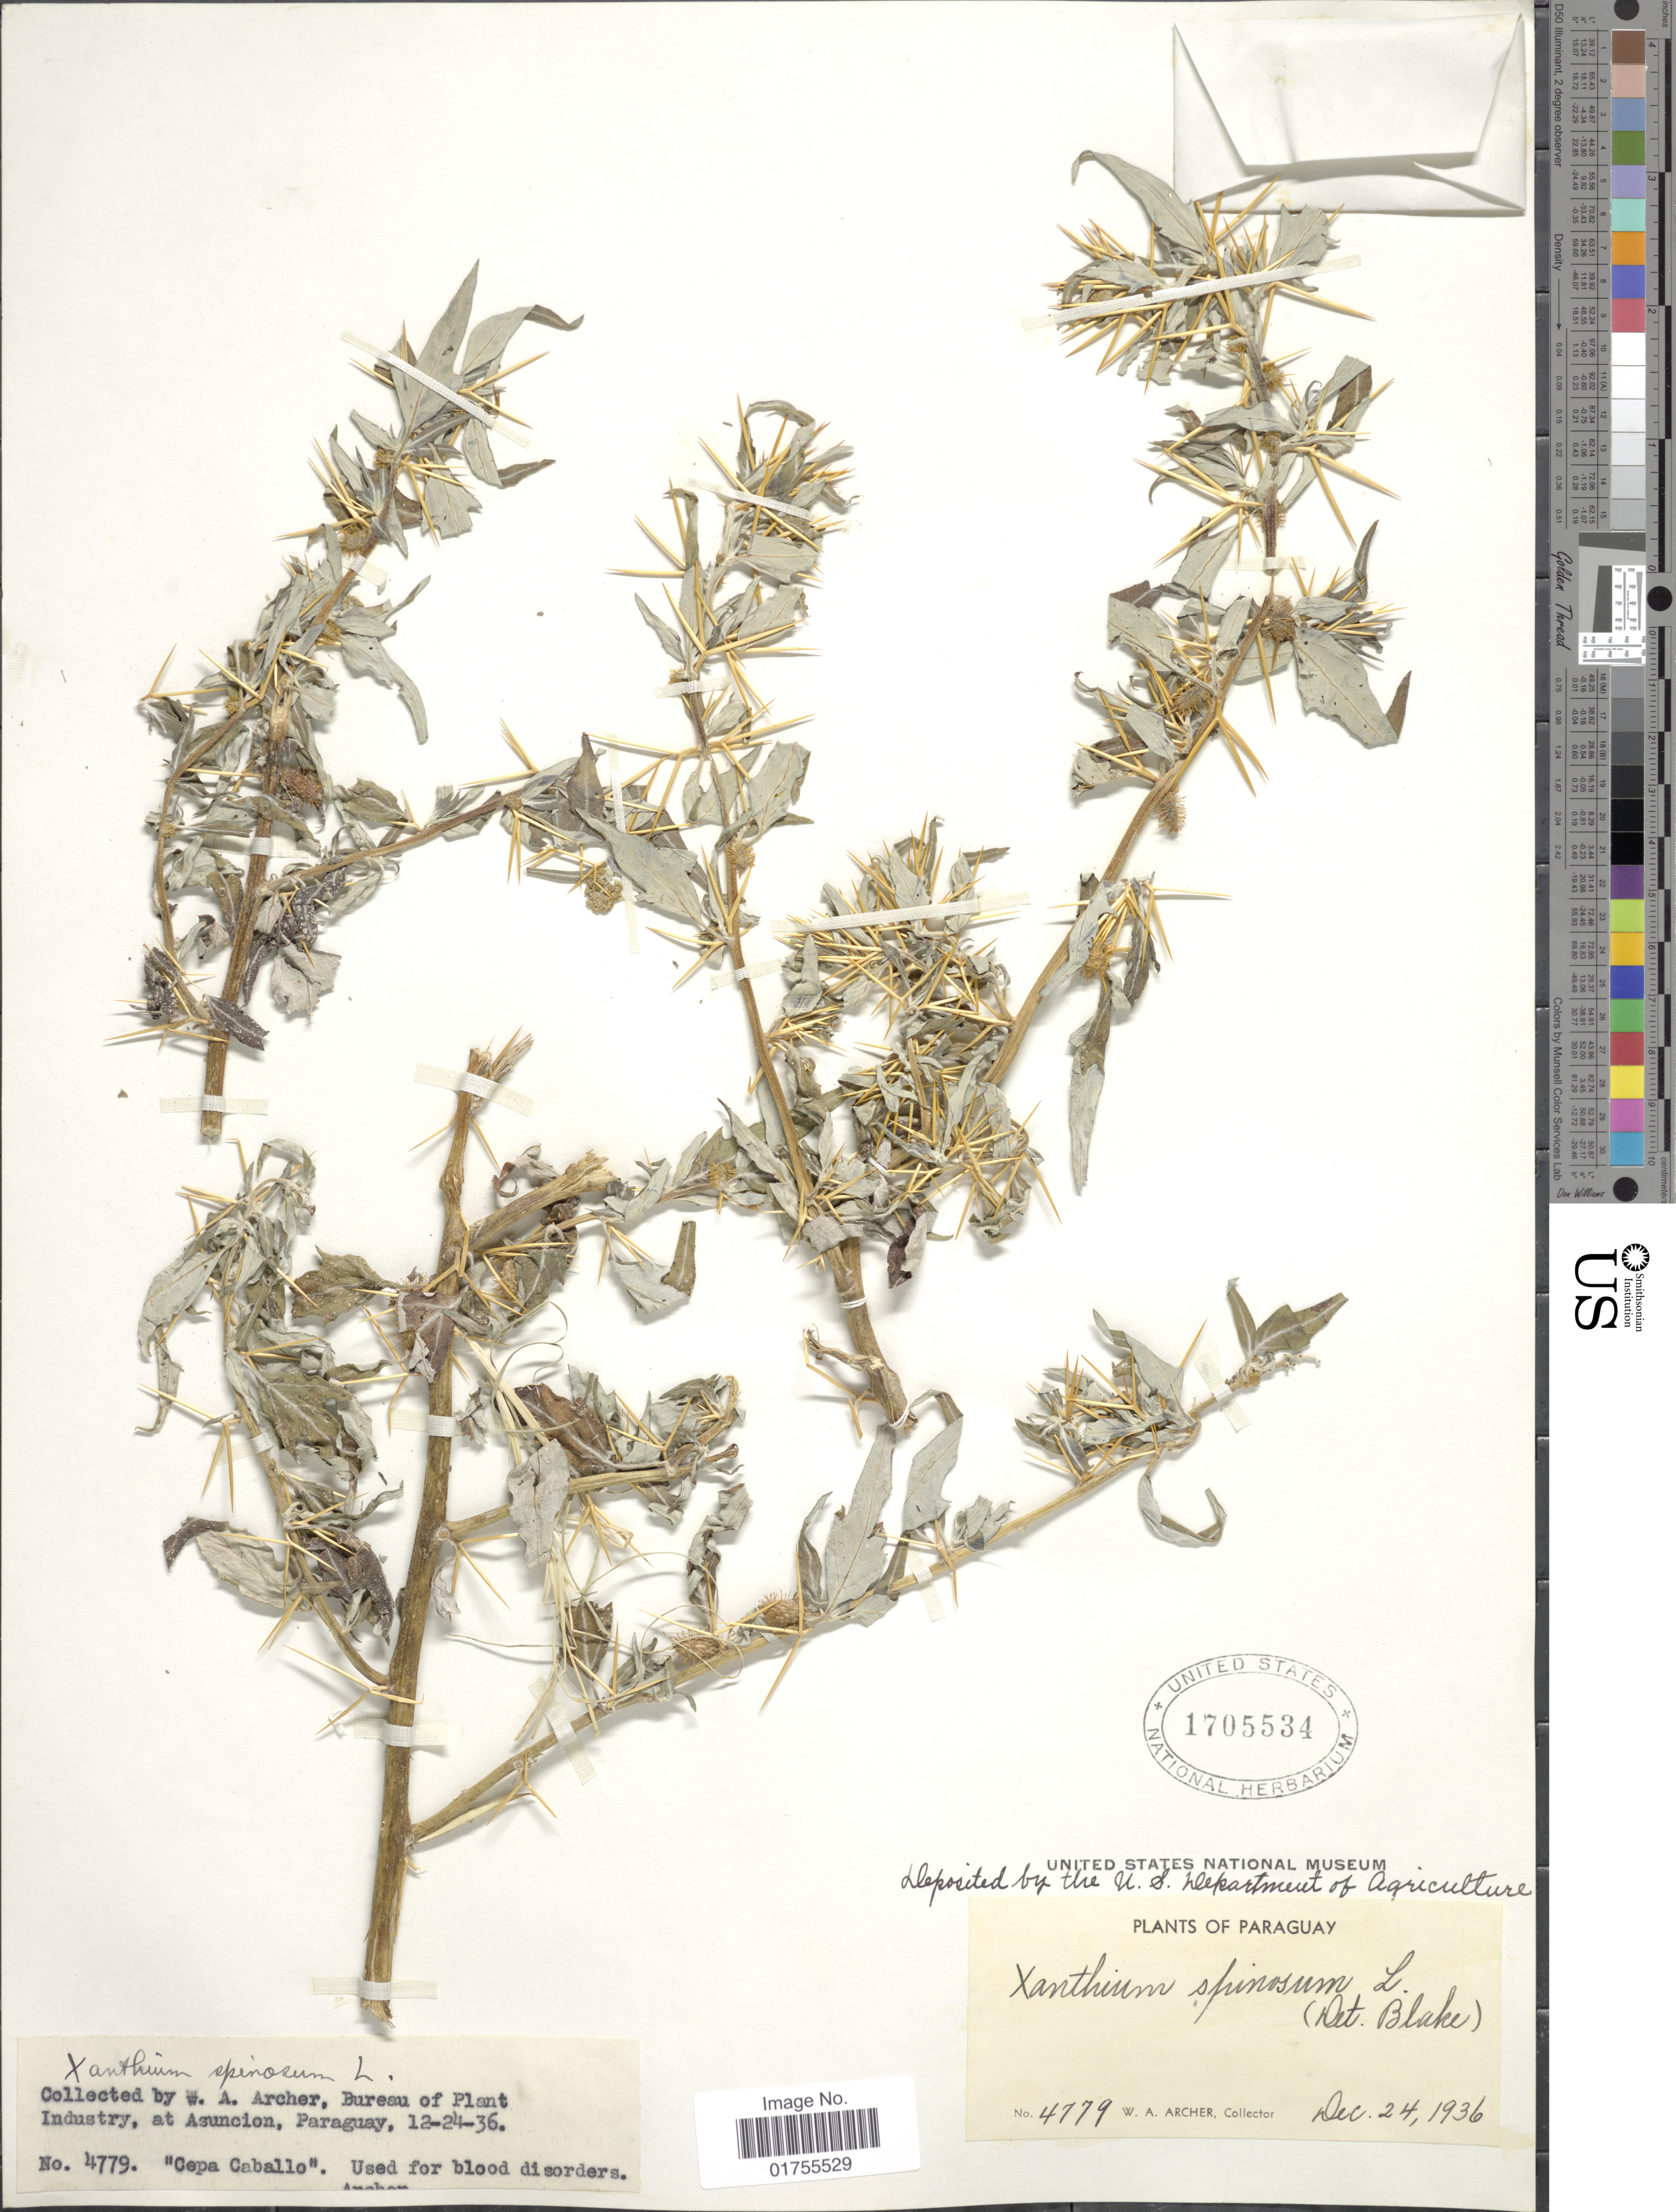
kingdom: Plantae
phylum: Tracheophyta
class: Magnoliopsida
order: Asterales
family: Asteraceae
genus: Xanthium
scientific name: Xanthium spinosum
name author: L.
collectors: W. A. Archer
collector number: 4779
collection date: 1936-12-24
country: Paraguay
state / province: Asuncion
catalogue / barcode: US 1705534